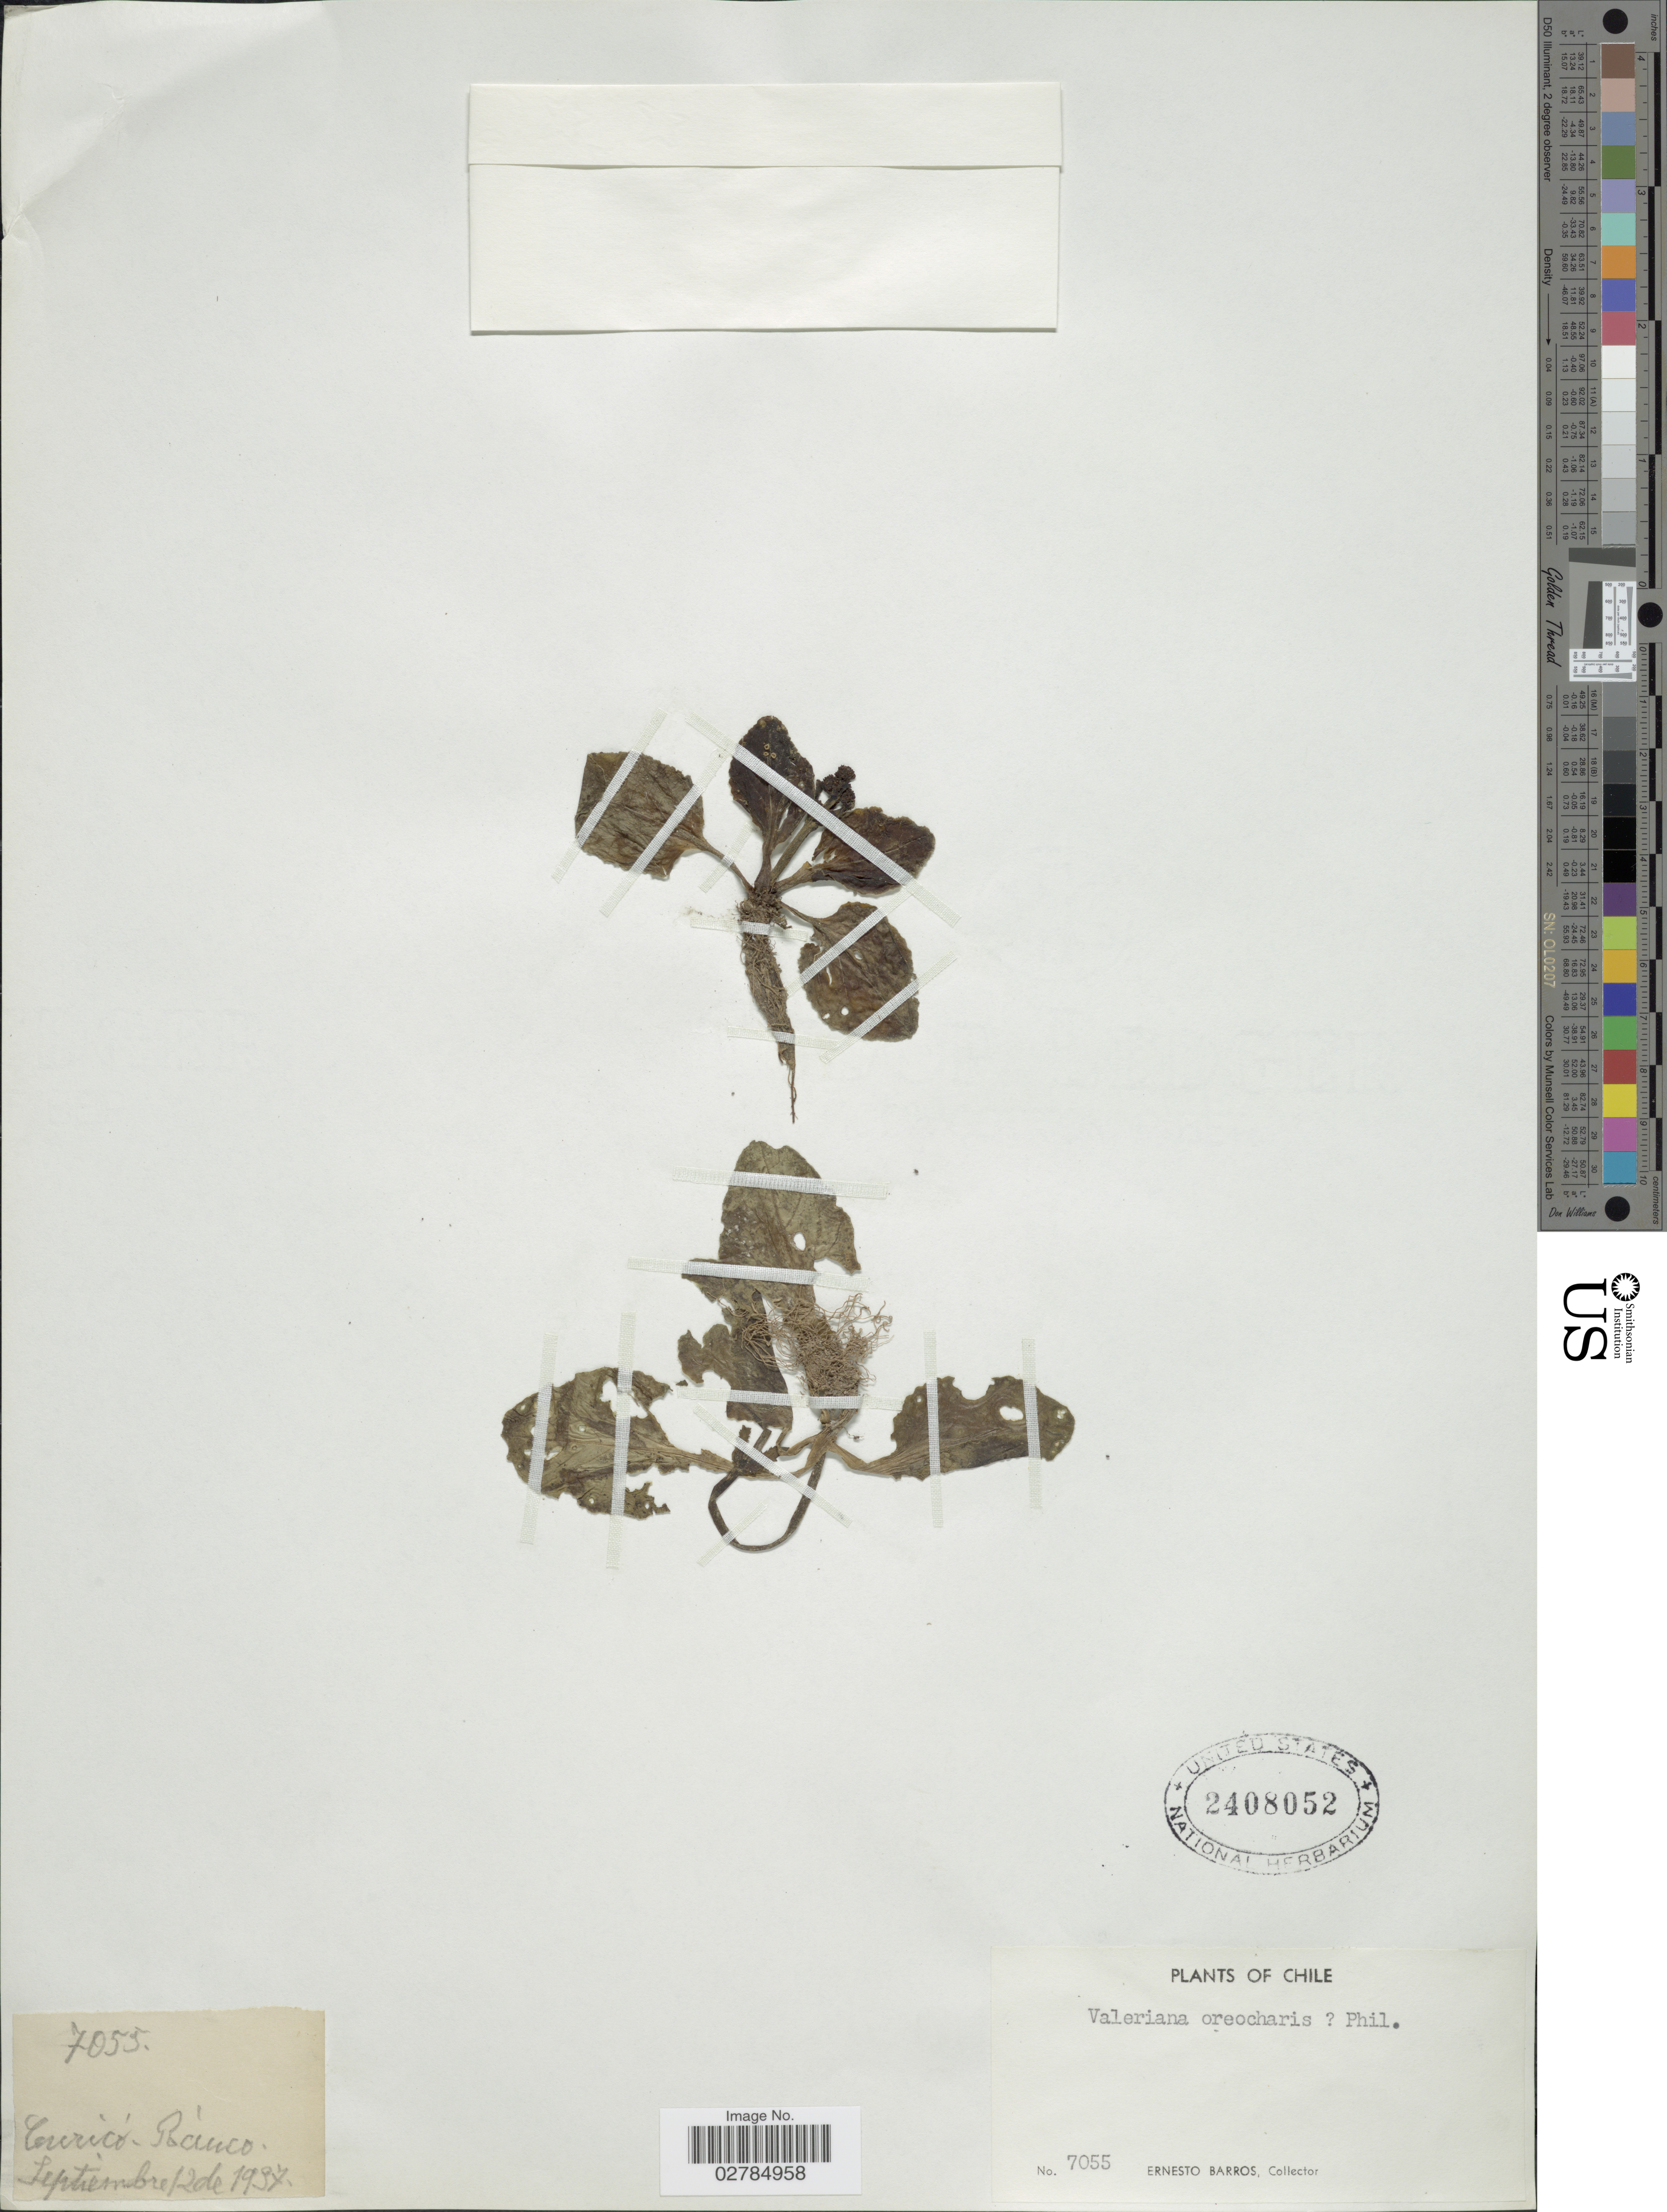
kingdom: Plantae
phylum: Tracheophyta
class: Magnoliopsida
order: Dipsacales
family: Caprifoliaceae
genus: Valeriana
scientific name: Valeriana oreocharis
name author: Phil.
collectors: E. Barros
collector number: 7055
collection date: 1937-09-12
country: Chile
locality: Curicó - Rànco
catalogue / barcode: US 2408052